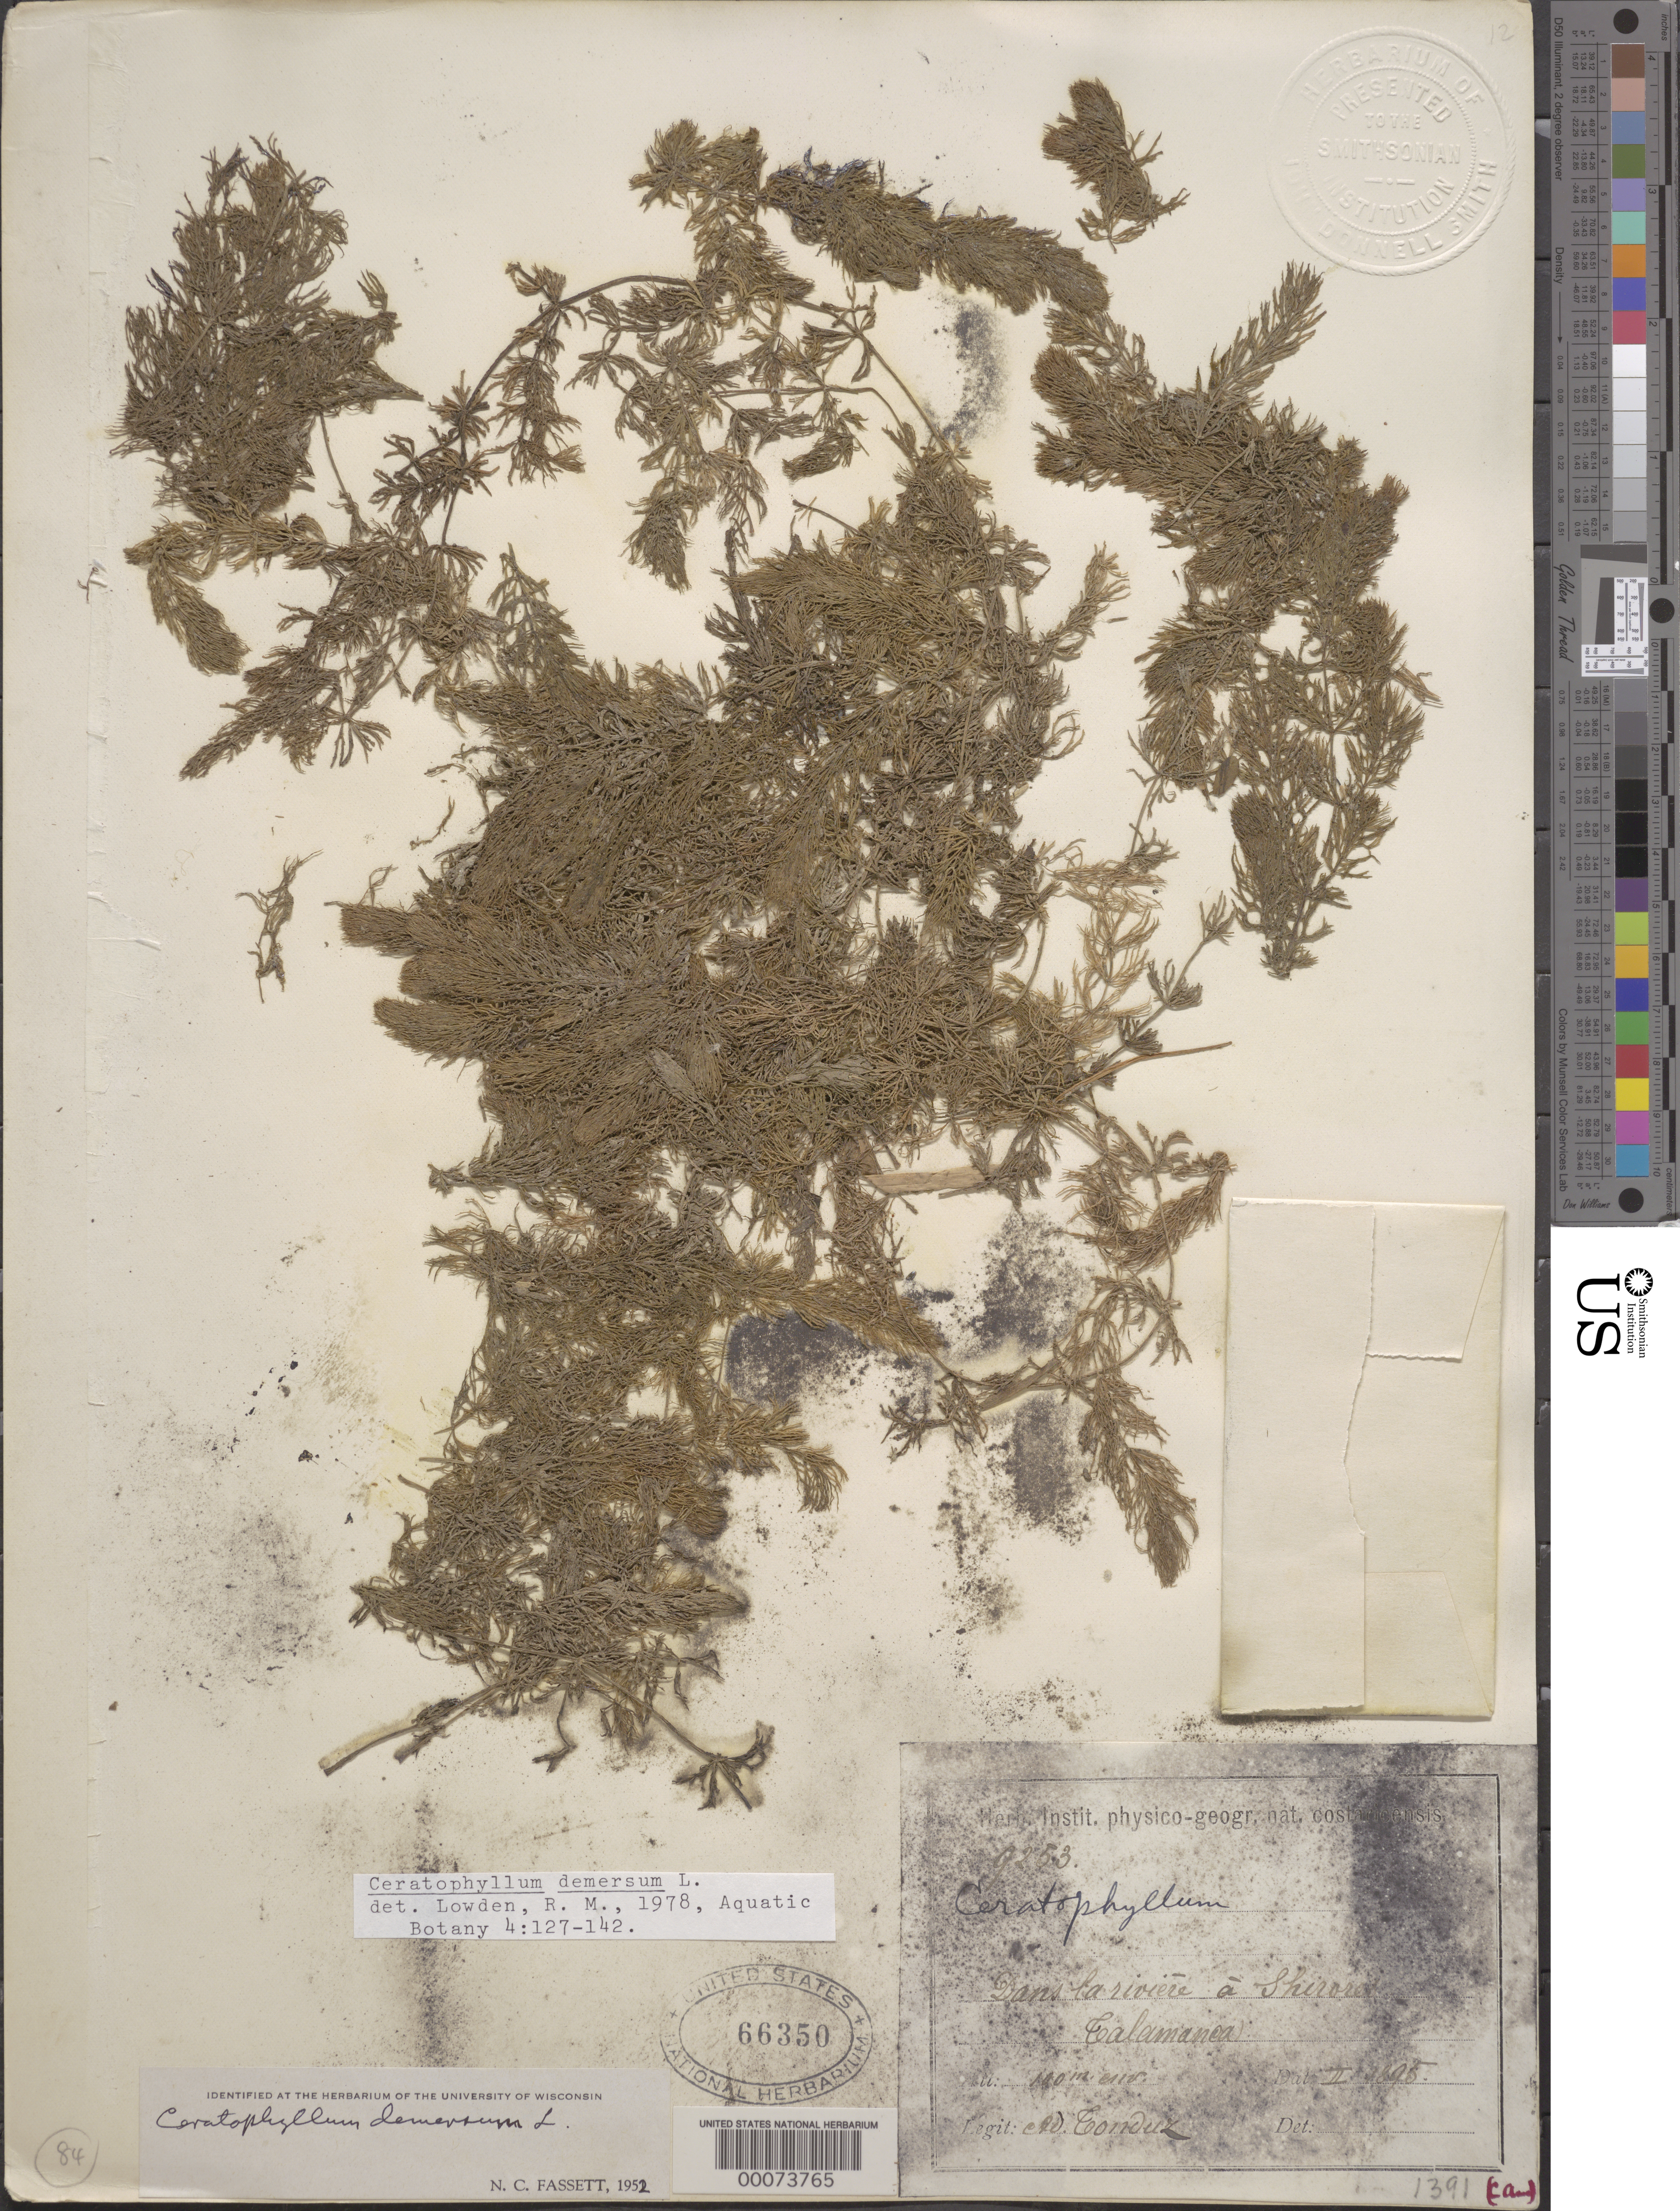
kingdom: Plantae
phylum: Tracheophyta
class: Magnoliopsida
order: Ceratophyllales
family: Ceratophyllaceae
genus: Ceratophyllum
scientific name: Ceratophyllum demersum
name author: L.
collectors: A. Tonduz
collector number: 1391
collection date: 1895-02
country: Costa Rica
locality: Dans la riviére á Shirores,Talamanca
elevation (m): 100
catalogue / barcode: US 66350